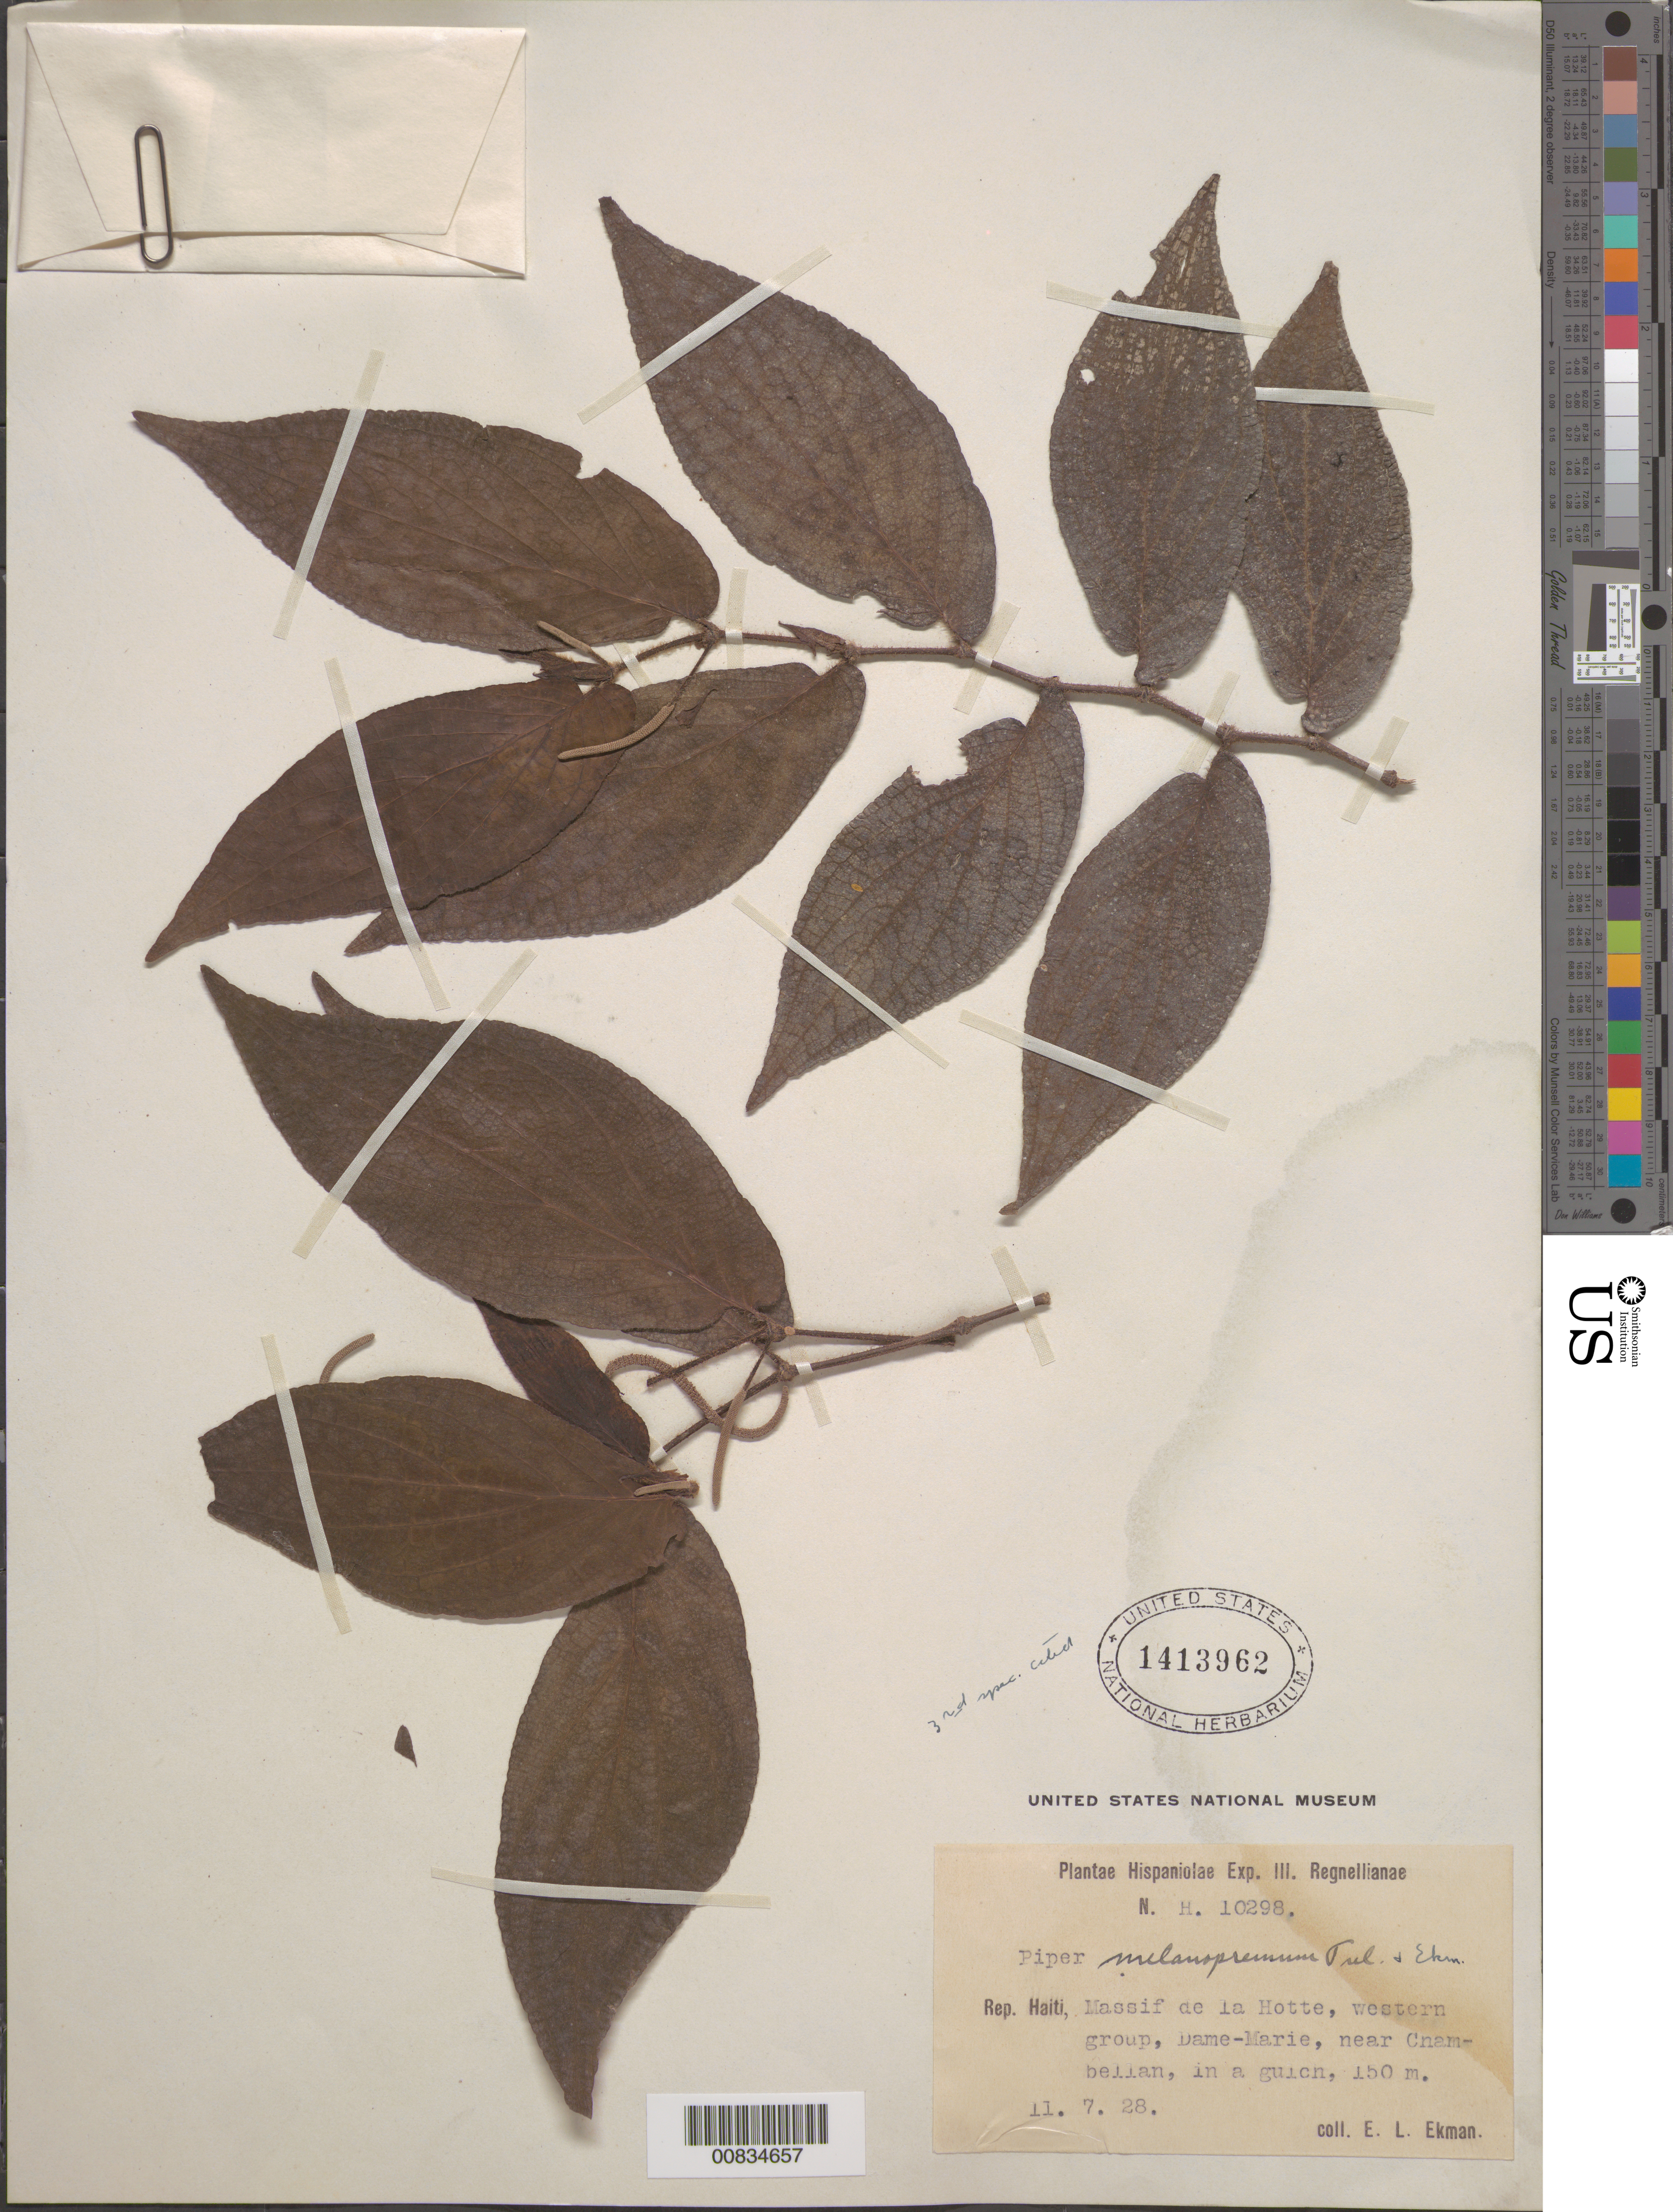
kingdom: Plantae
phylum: Tracheophyta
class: Magnoliopsida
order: Piperales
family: Piperaceae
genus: Piper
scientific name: Piper melanopremnum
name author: Trel. & Ekman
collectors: E. L. Ekman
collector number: H 10298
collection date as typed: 11 Jul 1928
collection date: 1928-07-11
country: Haiti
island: Hispaniola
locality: Massif de la Hotte, western group, Dame-Marie, near Chambellan.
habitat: In gulch.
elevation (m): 150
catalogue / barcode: US 1413962